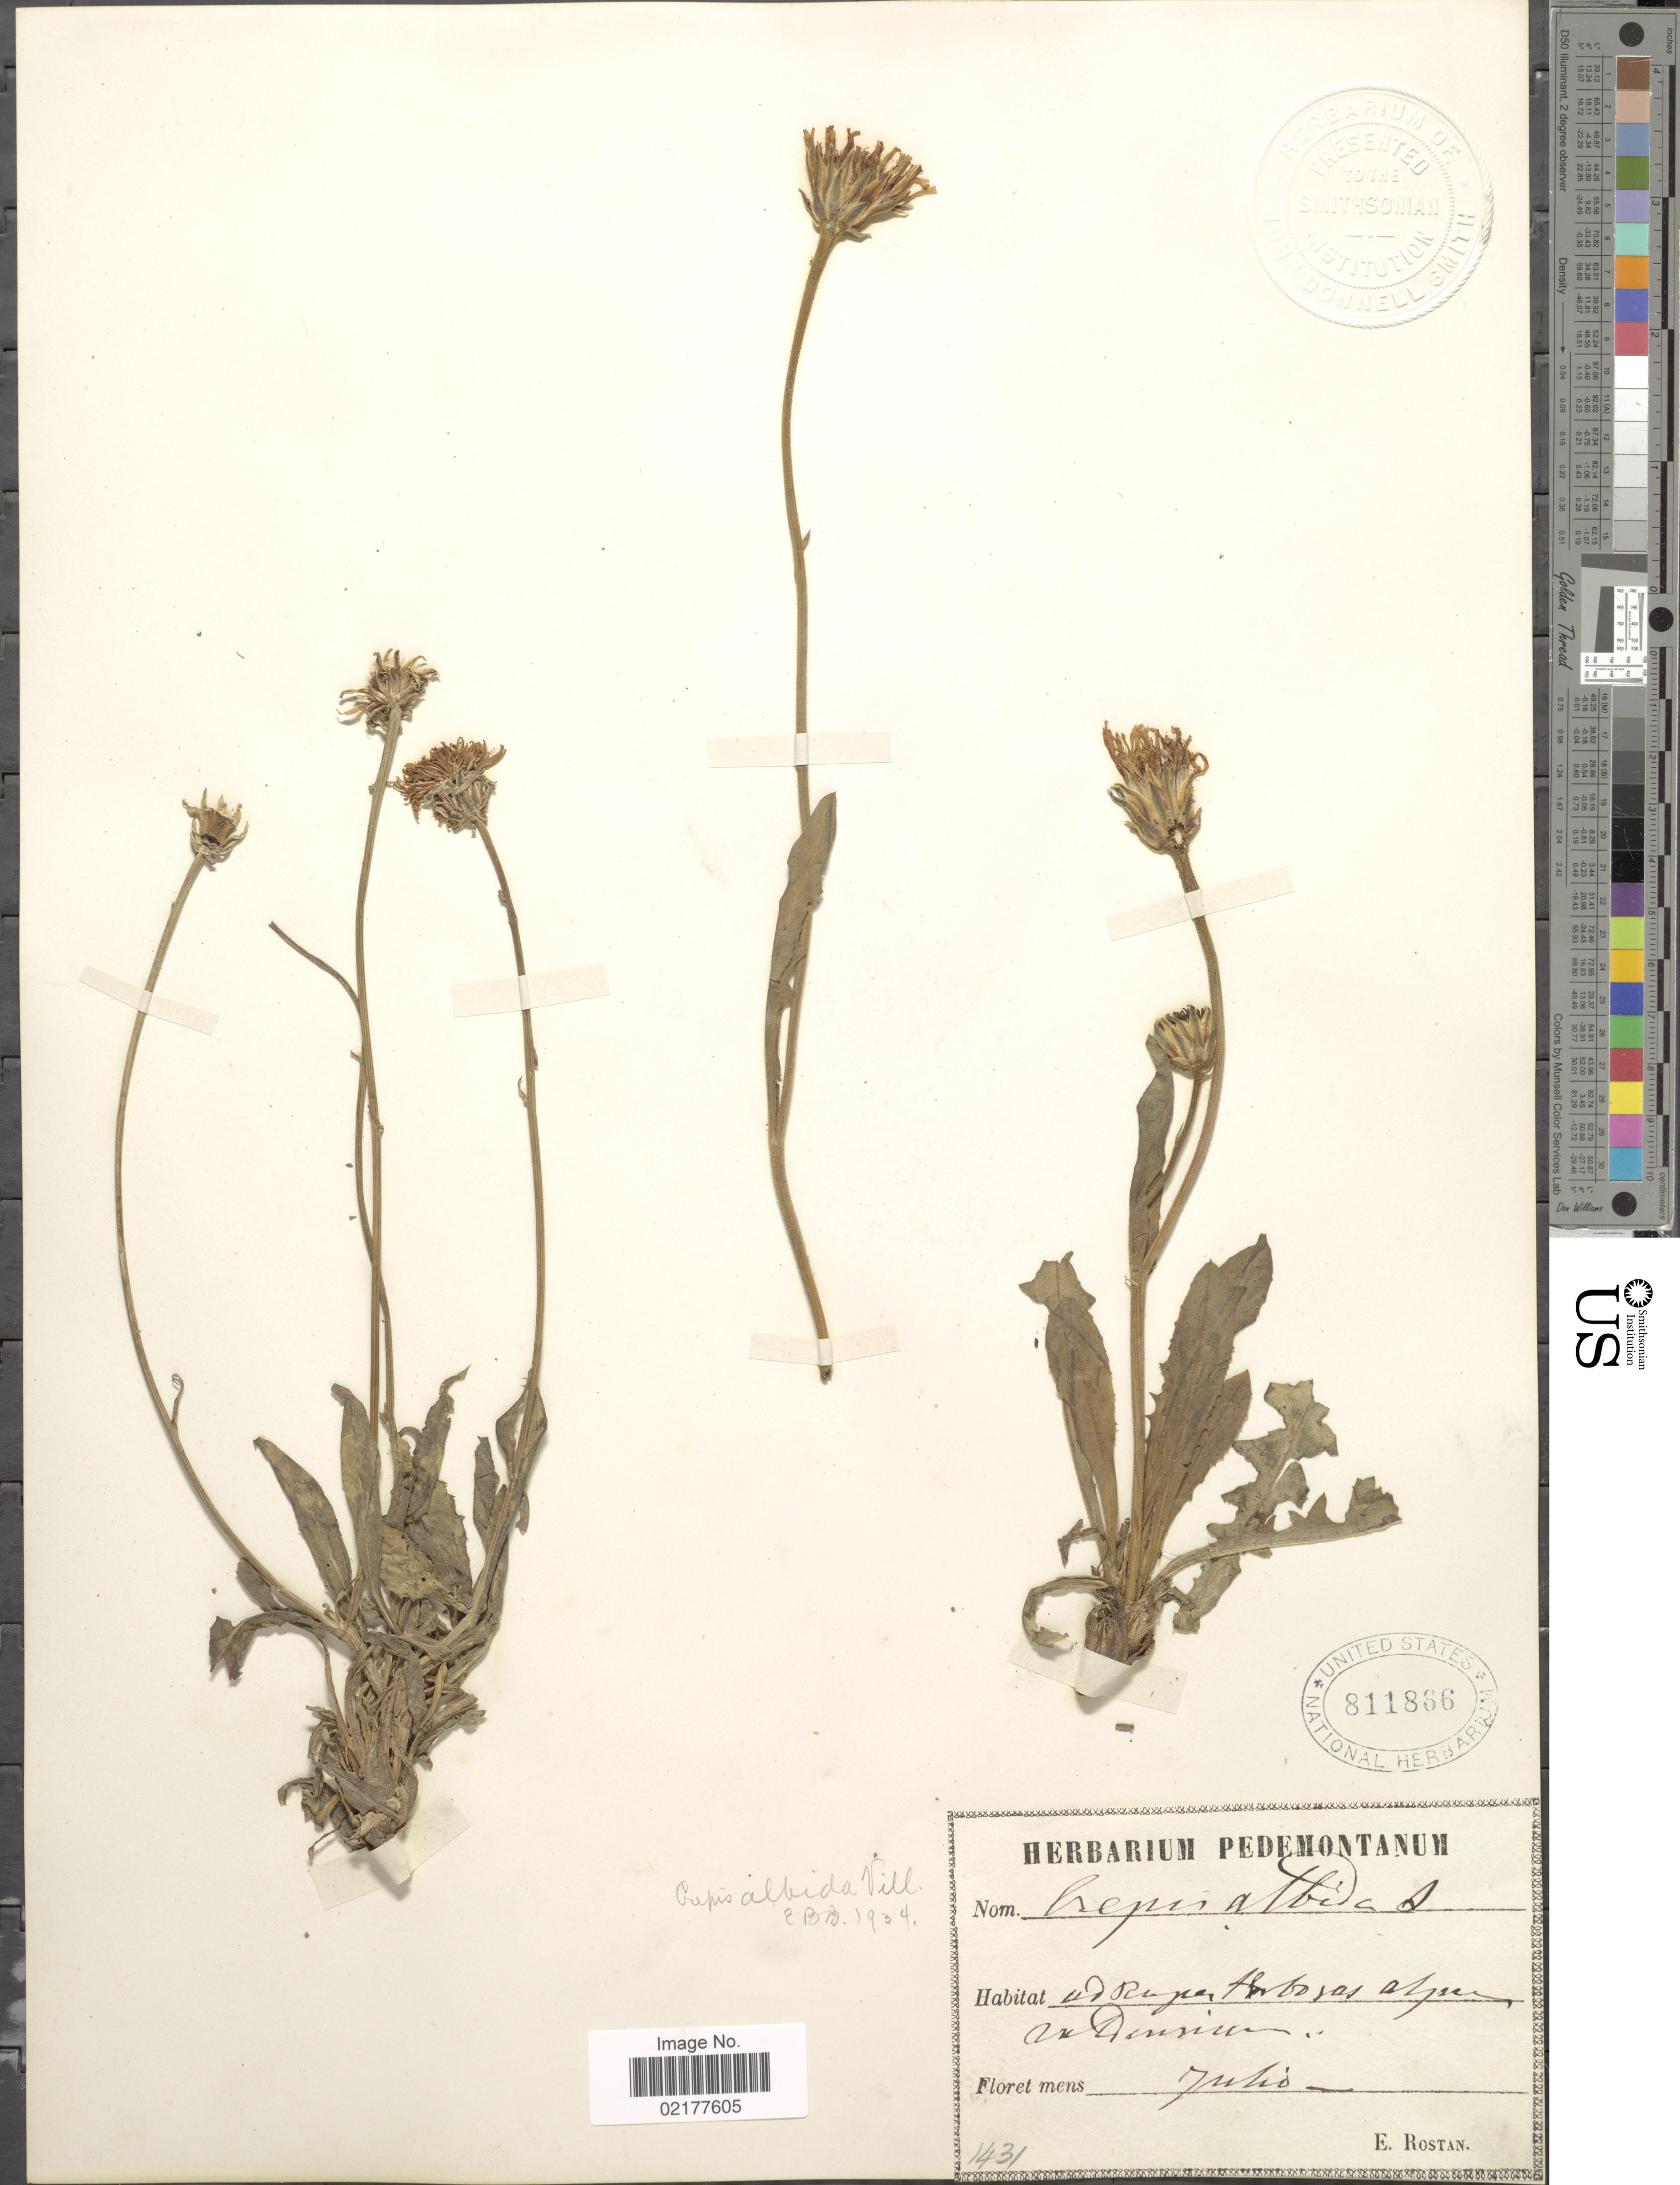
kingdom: Plantae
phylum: Tracheophyta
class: Magnoliopsida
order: Asterales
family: Asteraceae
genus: Crepis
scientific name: Crepis alpestris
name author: (Jacq.) Tausch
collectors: E. Rostan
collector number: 1431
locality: Ad Rupe, alpen ad Densium [interpreted]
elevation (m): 1860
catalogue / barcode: US 811866